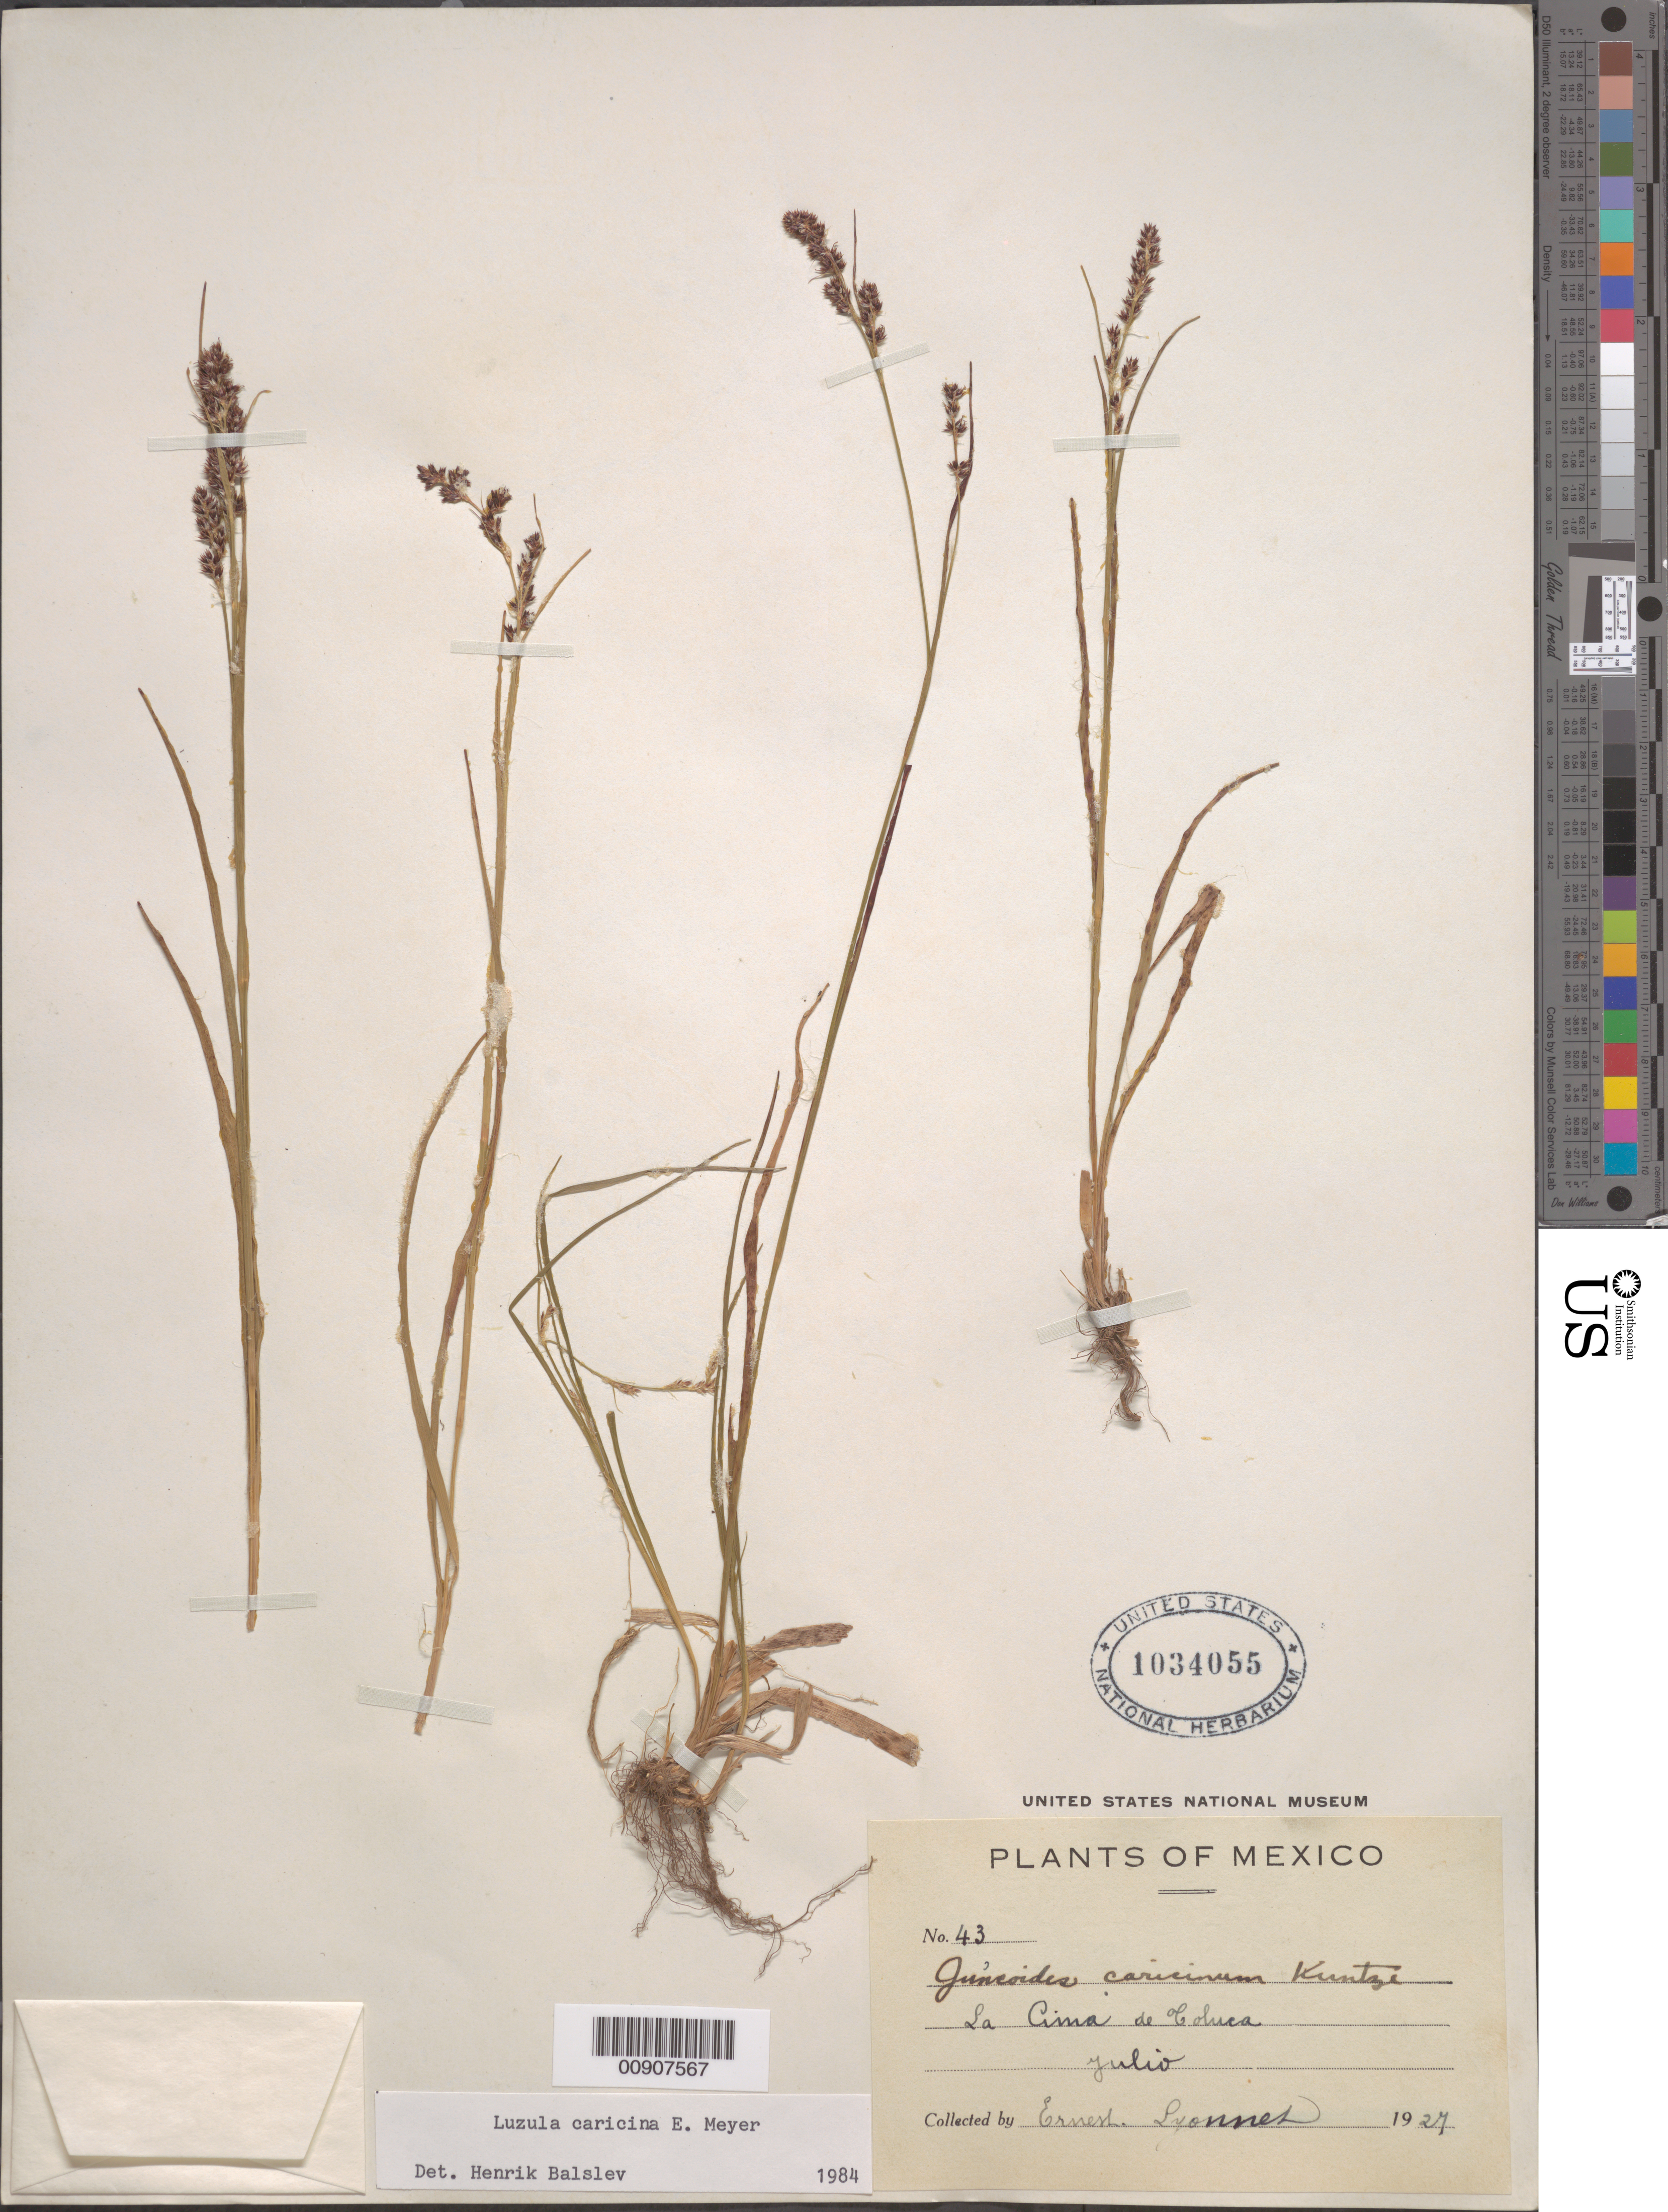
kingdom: Plantae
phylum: Tracheophyta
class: Liliopsida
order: Poales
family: Juncaceae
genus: Luzula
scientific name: Luzula caricina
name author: E. Mey.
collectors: Bro. E. Lyonnet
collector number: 43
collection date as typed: Jul 1927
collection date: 1927-07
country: Mexico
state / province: México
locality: La Cima de Toluca.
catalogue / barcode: US 1034055